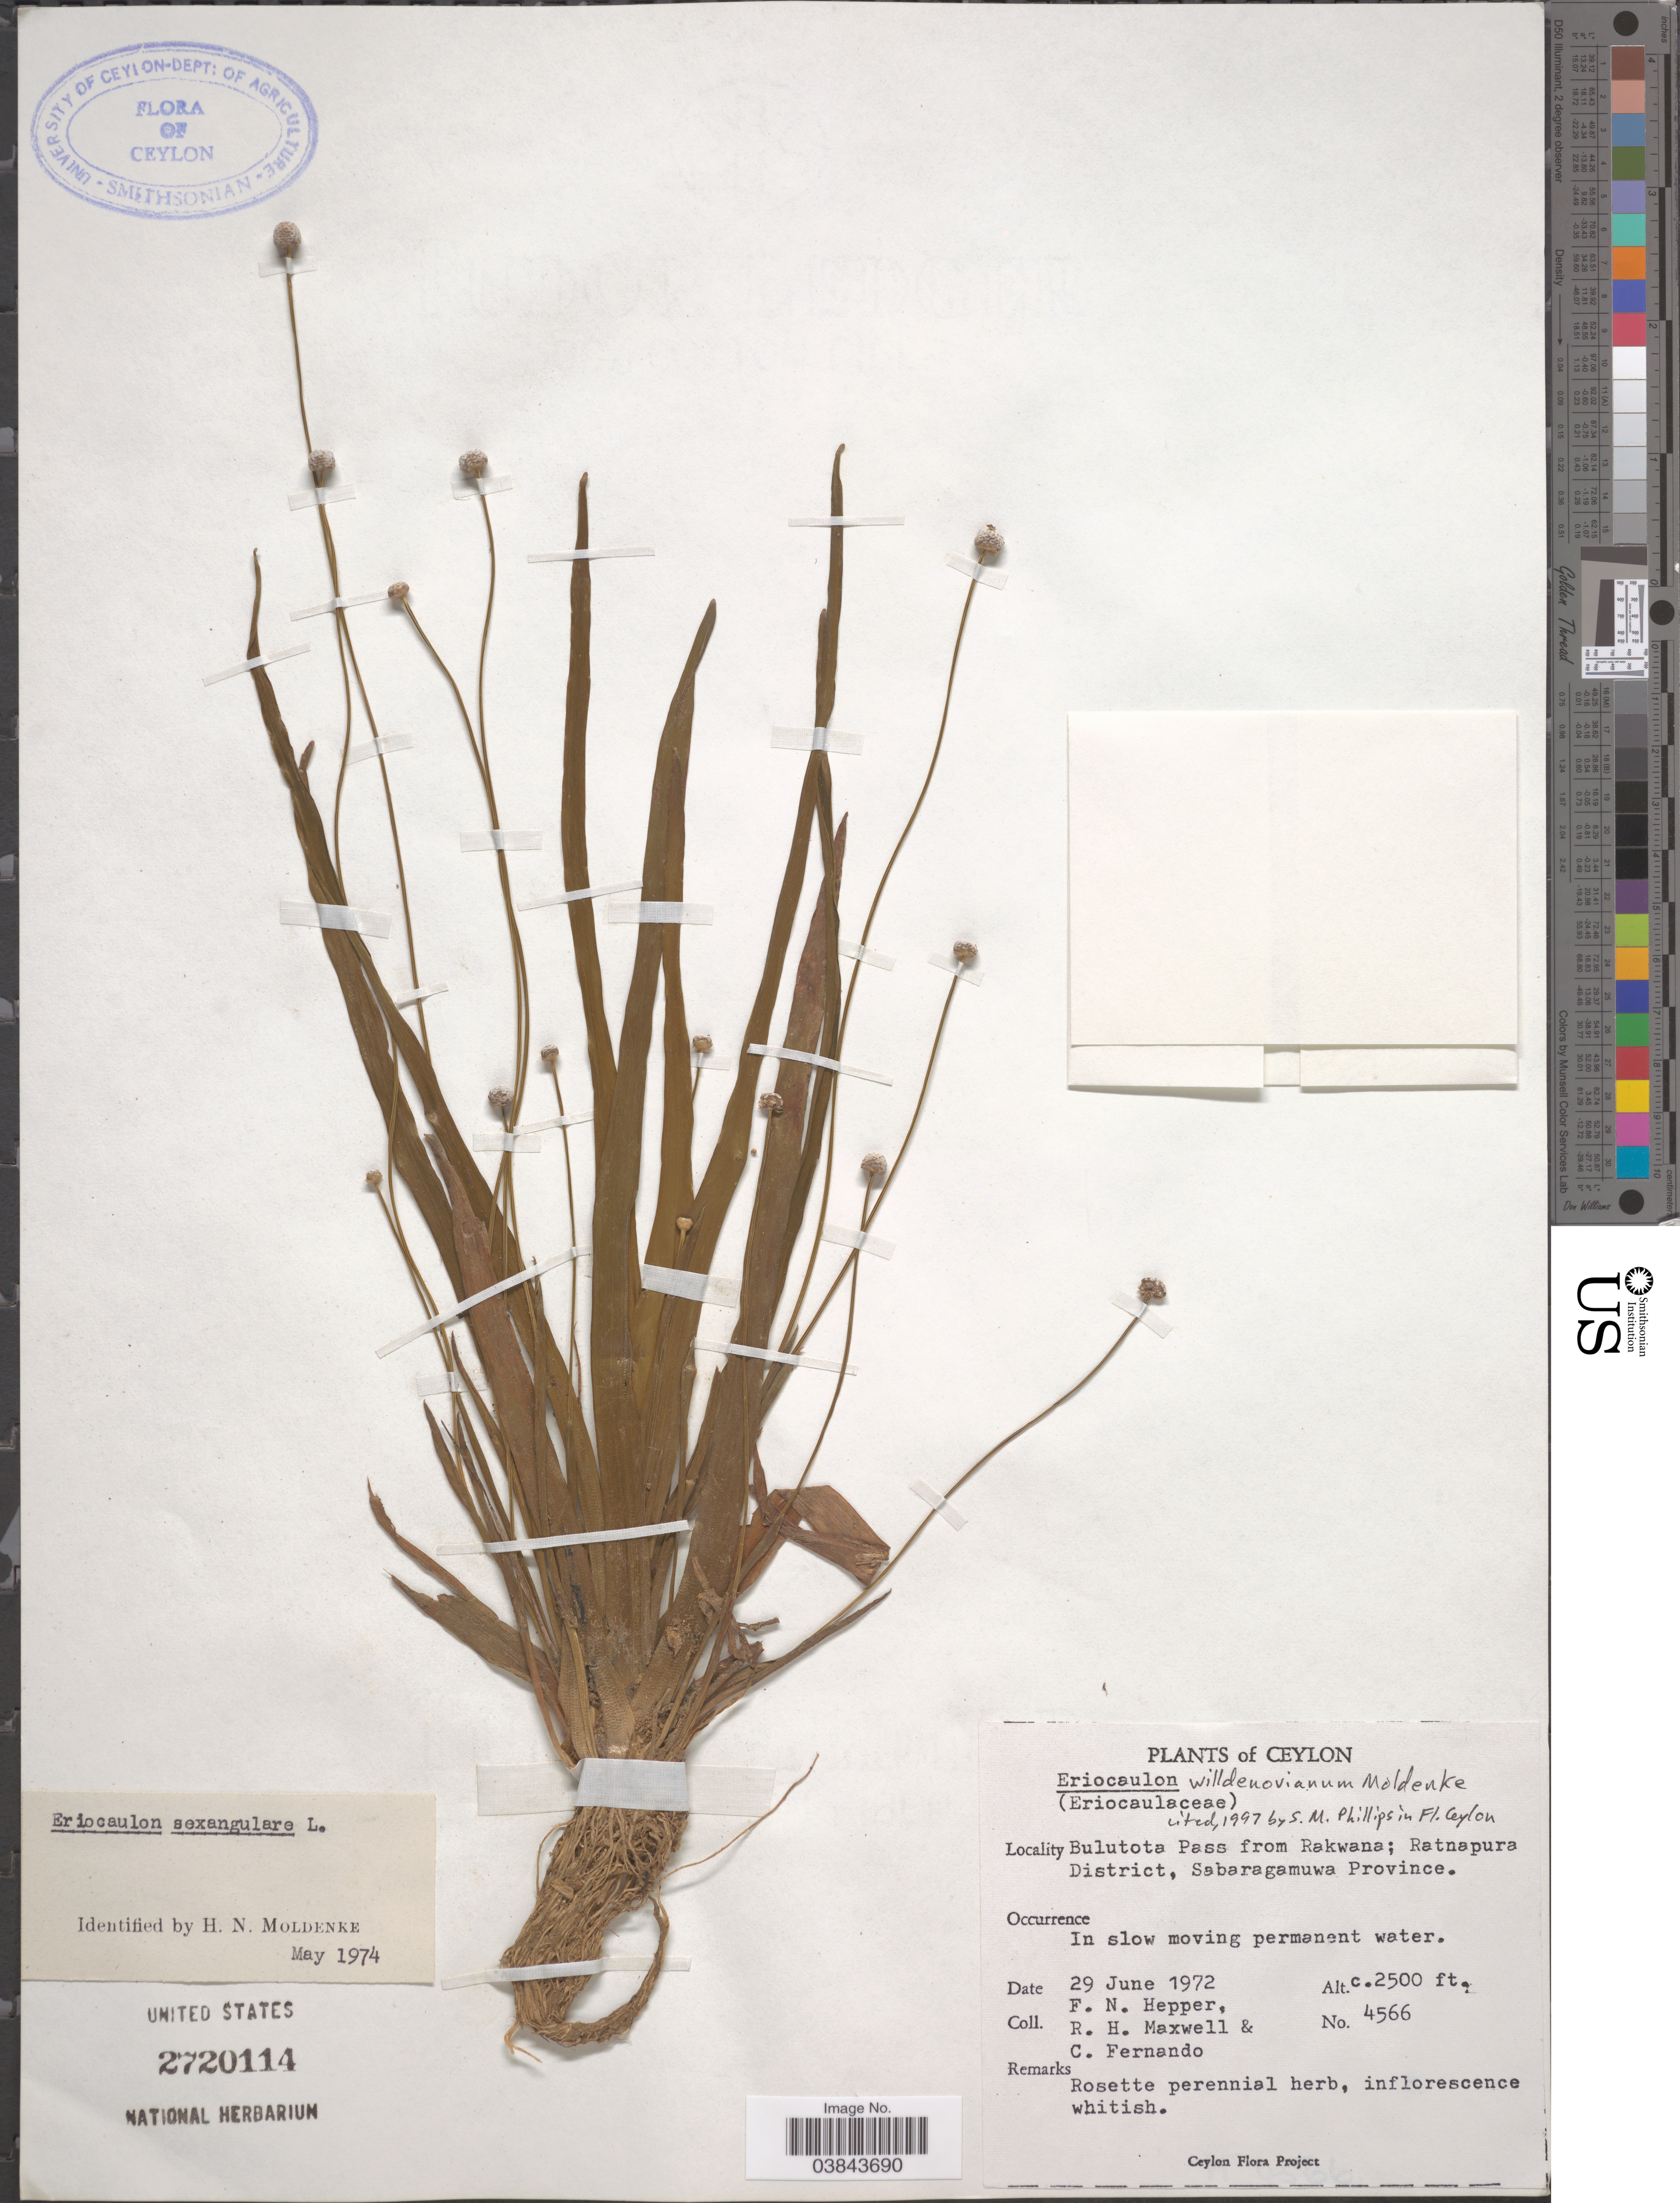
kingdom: Plantae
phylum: Tracheophyta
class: Liliopsida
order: Poales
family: Eriocaulaceae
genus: Eriocaulon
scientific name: Eriocaulon willdenovianum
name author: Moldenke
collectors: F. Hepper, R. Maxwell & C. Fernando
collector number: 4566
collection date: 1972-06-29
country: Sri Lanka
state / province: Sabaragamuwa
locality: Ceylon. Bulutota Pass from Rakwana; Ratnapura District, Sabaragamuwa Province.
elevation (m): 762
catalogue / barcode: US 2720114